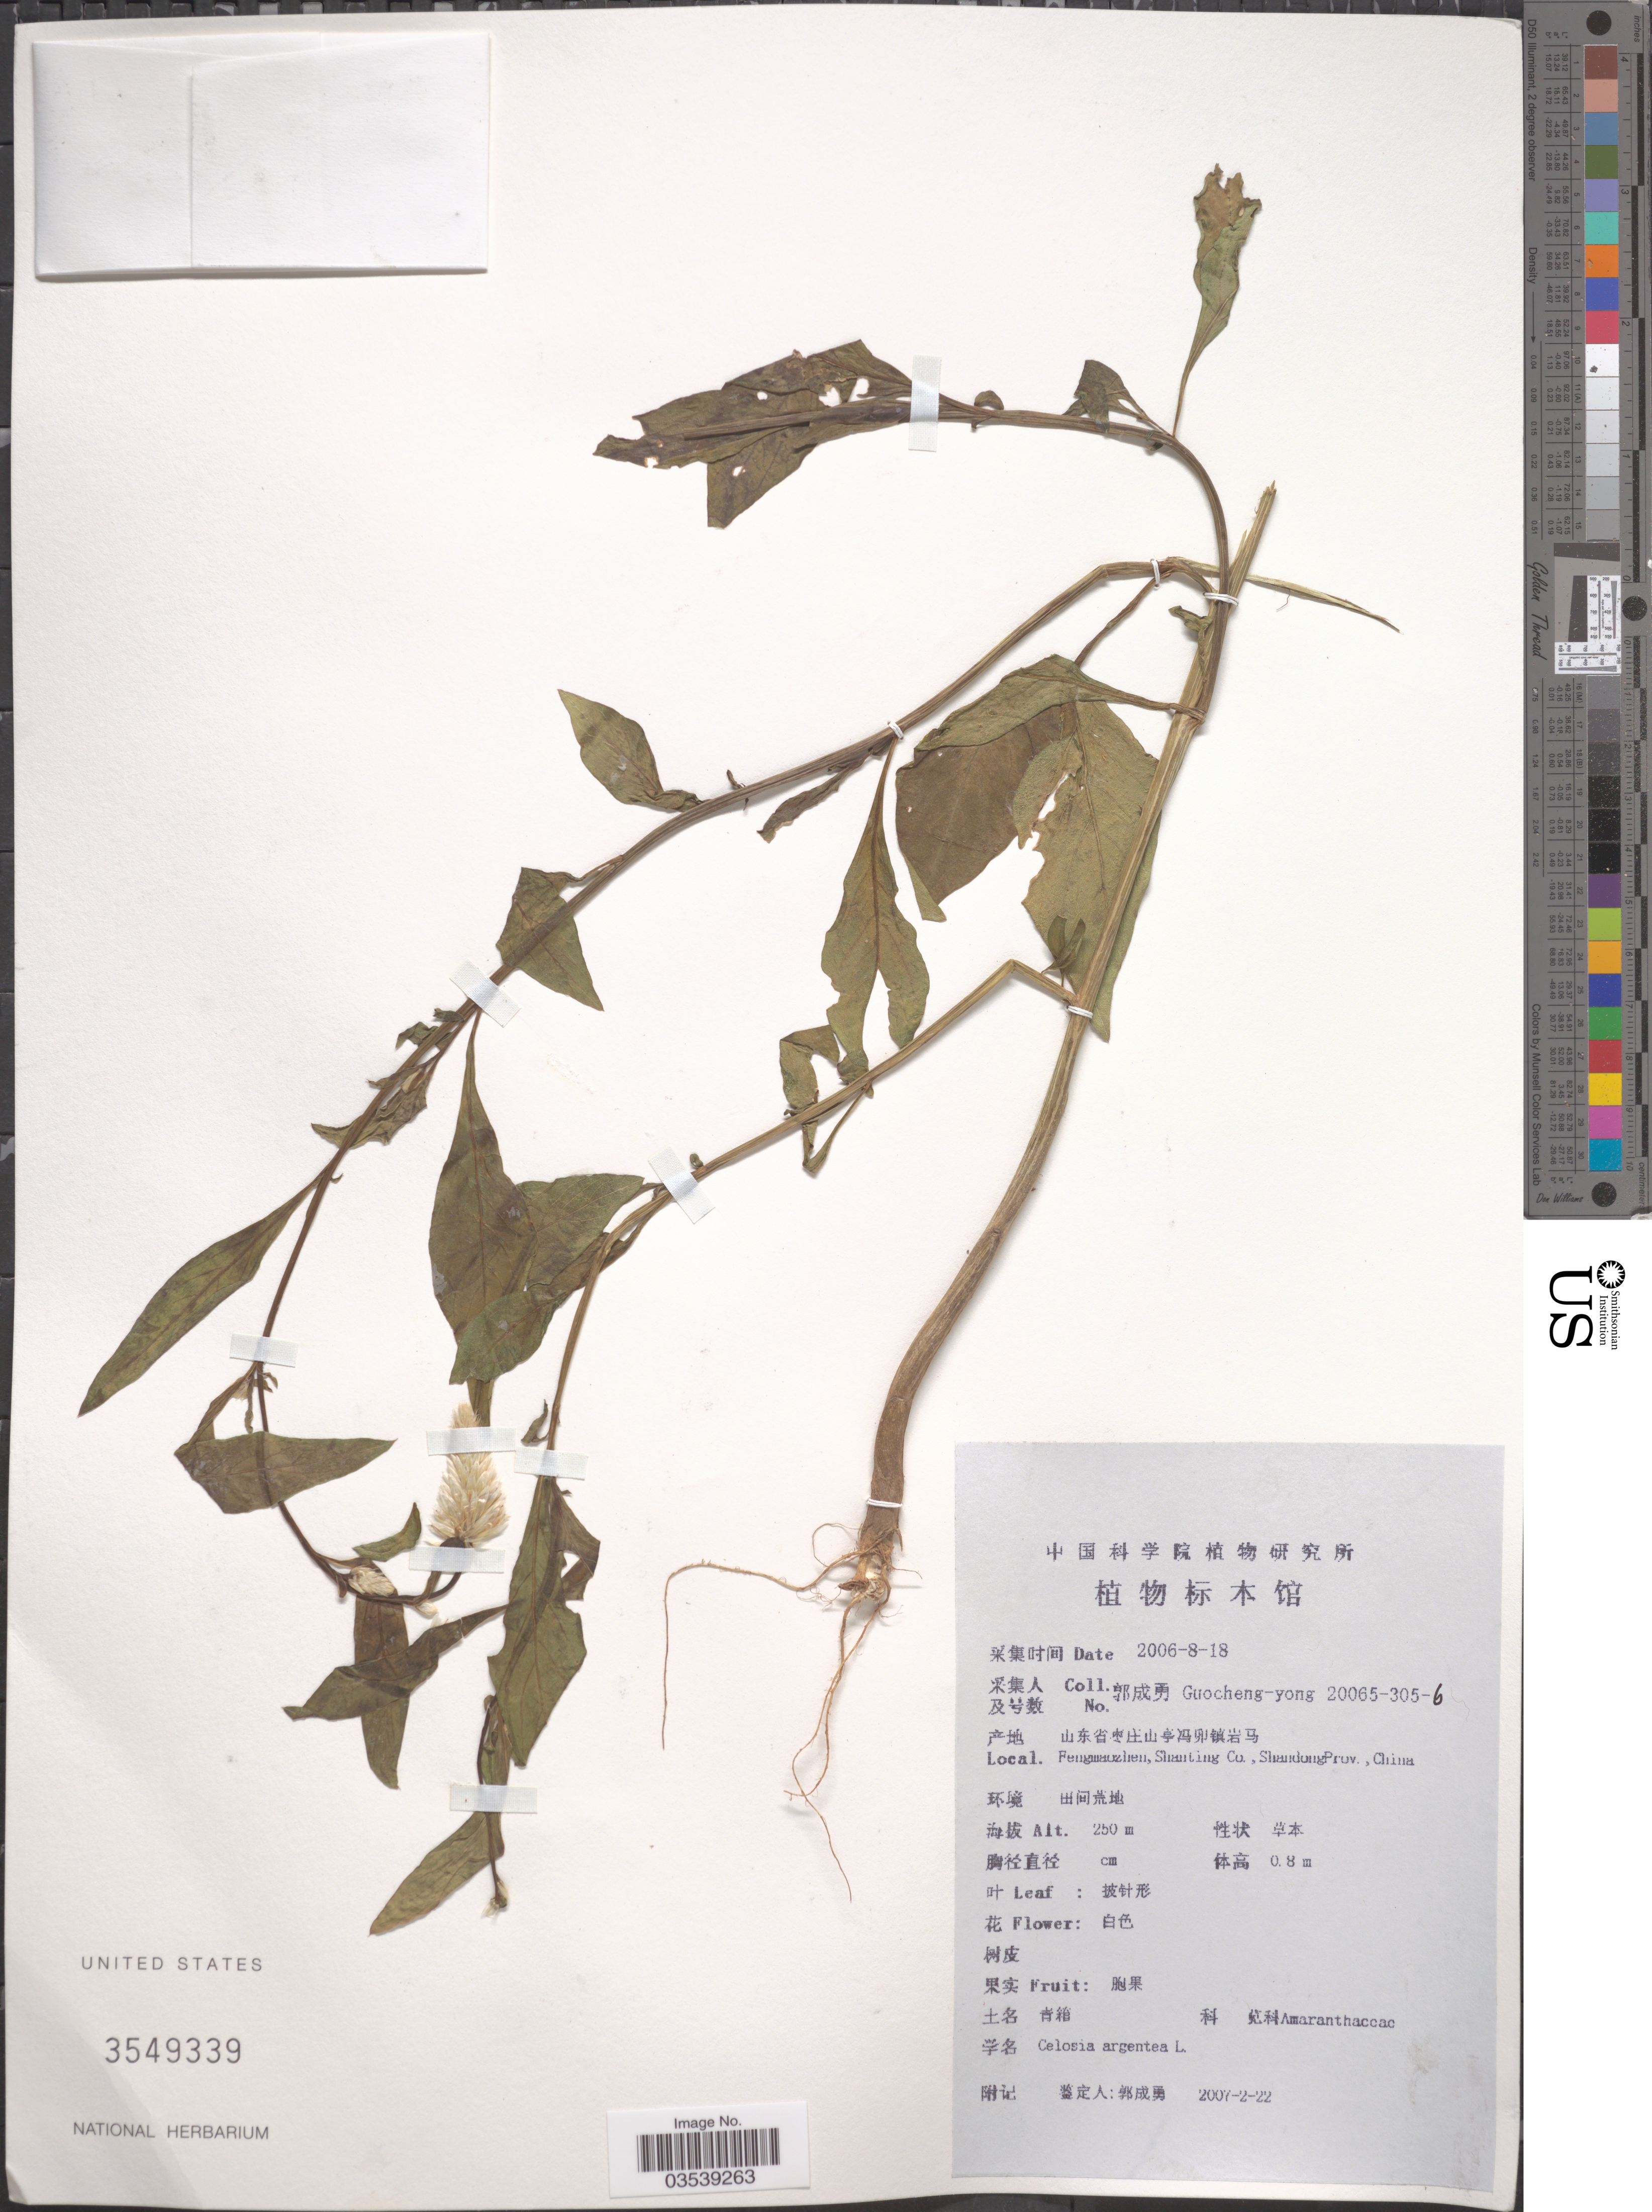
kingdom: Plantae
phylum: Tracheophyta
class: Magnoliopsida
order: Caryophyllales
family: Amaranthaceae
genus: Celosia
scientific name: Celosia argentea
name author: L.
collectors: Guo cheng-yong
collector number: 20065-305-6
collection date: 2006-08-18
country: China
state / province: Shandong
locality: Fengmaozhen, Shanting Co.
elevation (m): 250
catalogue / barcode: US 3549339